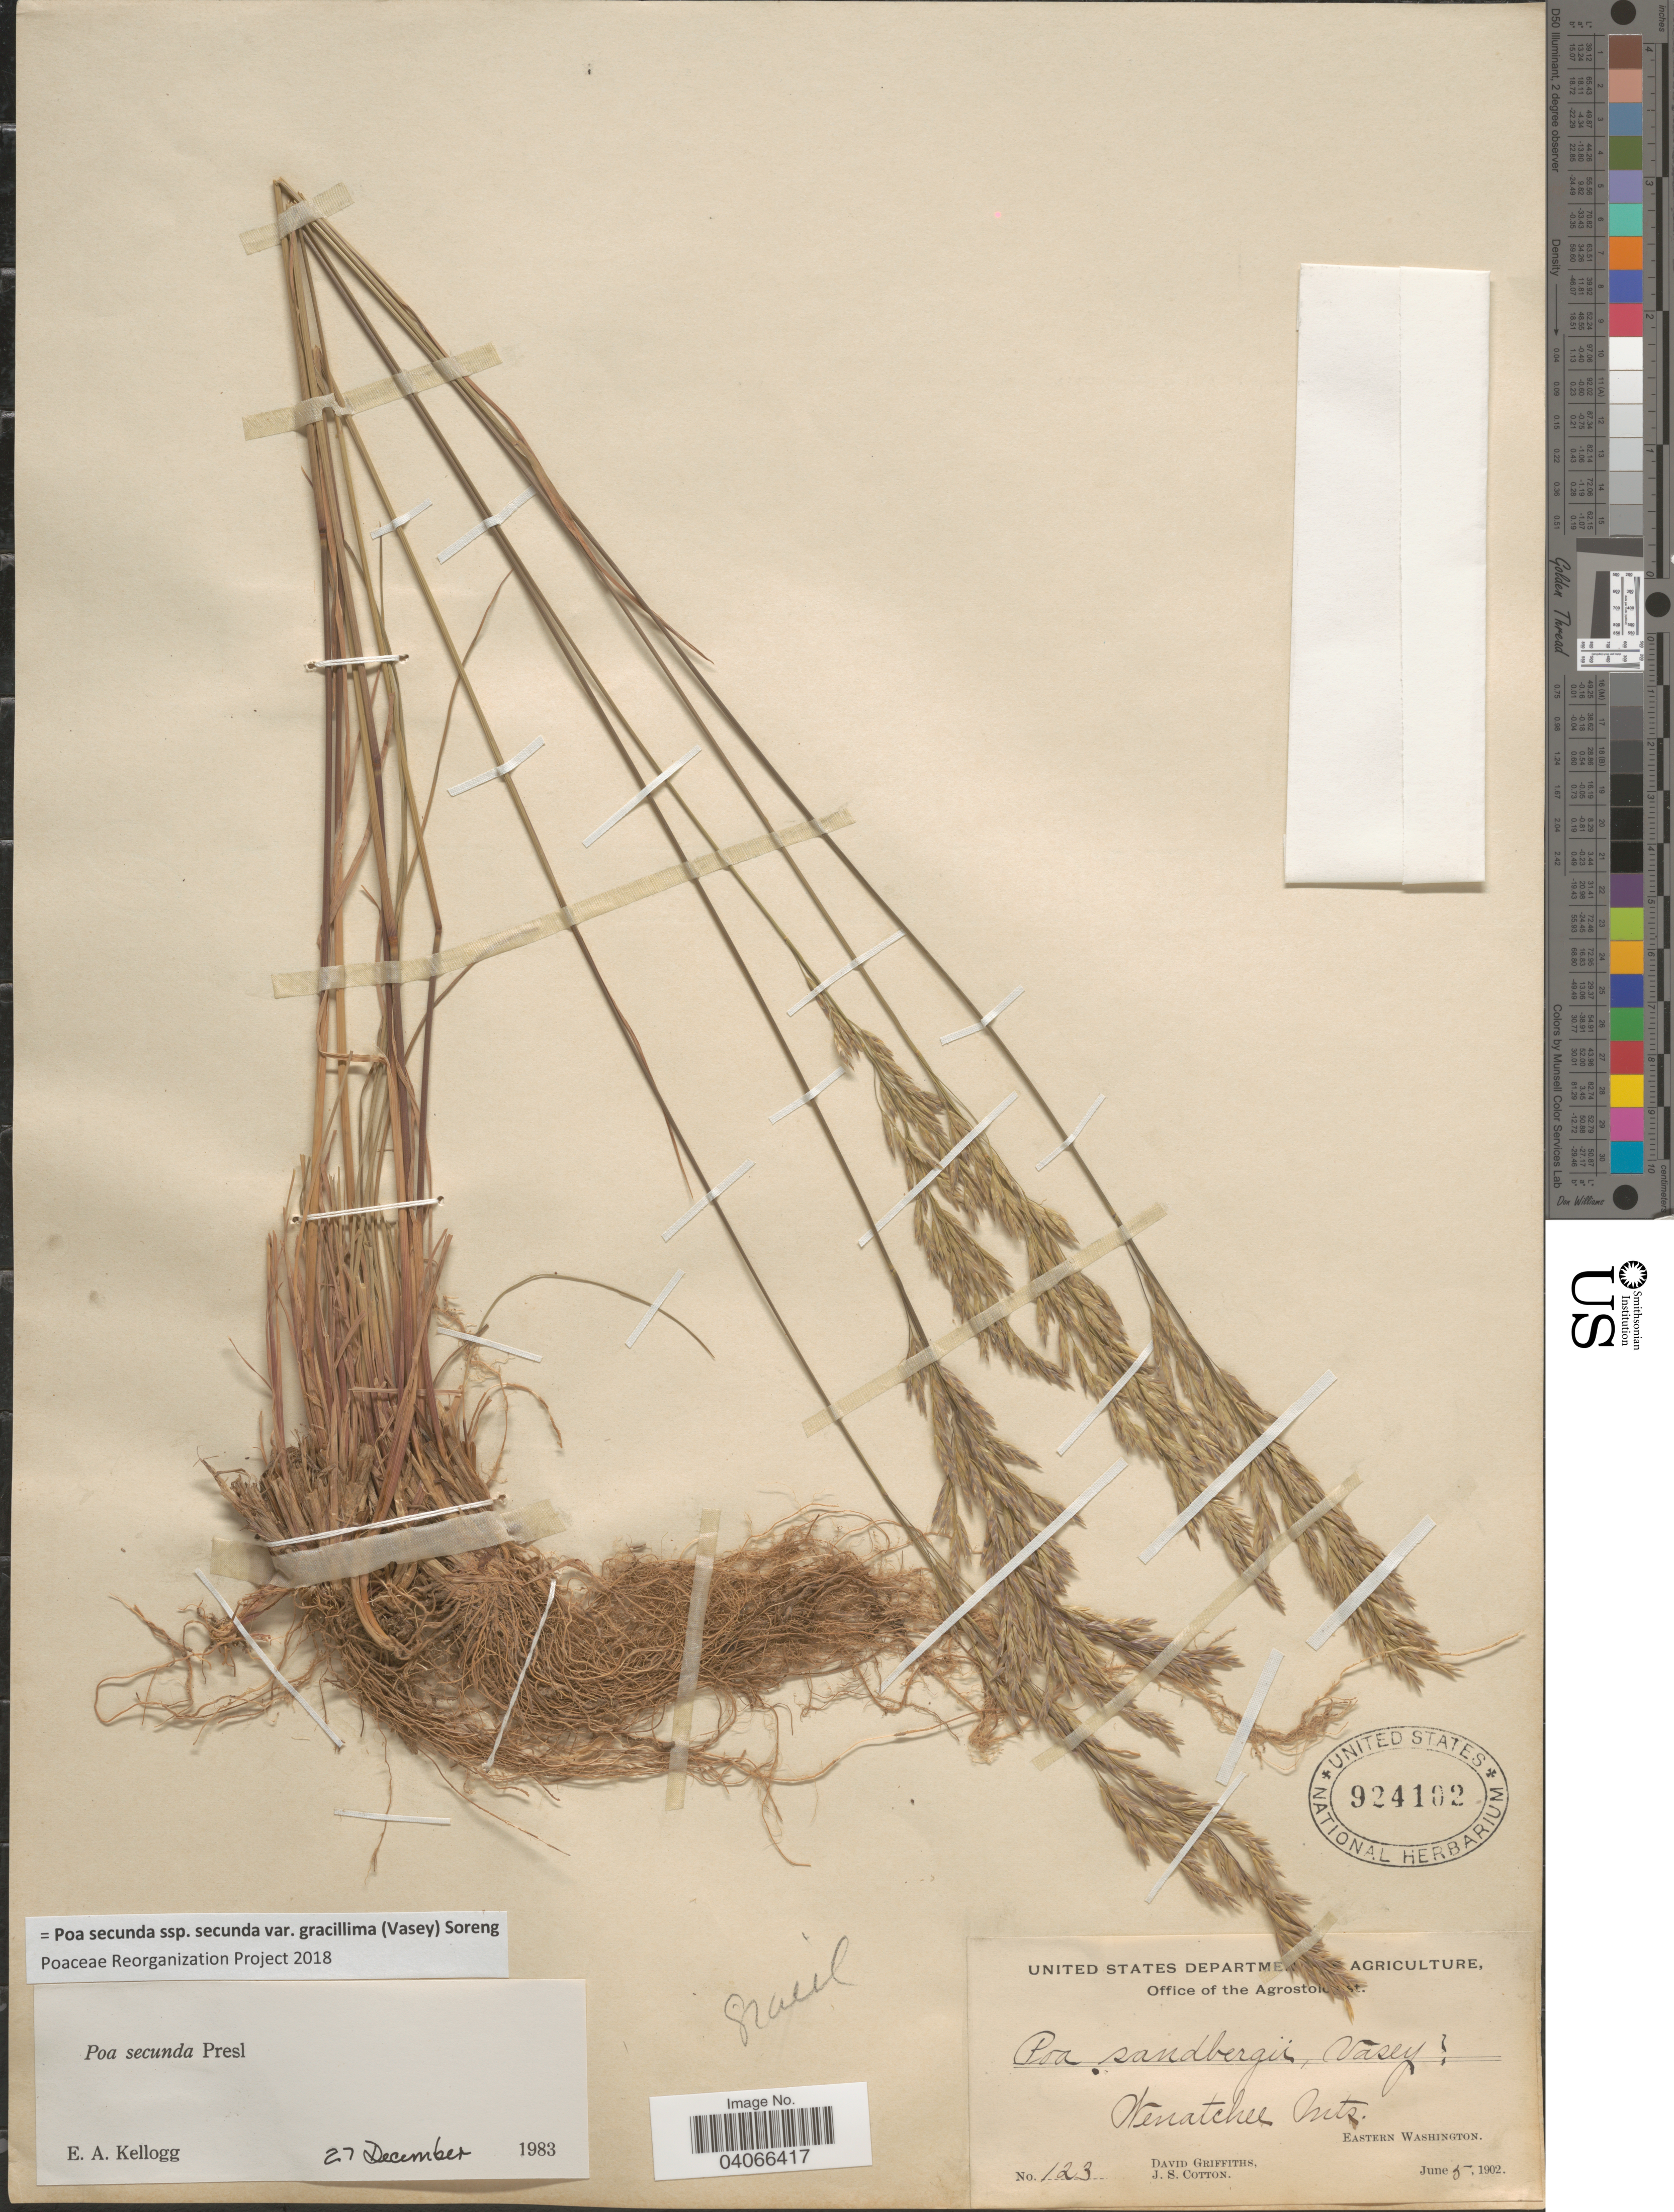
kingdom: Plantae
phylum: Tracheophyta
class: Liliopsida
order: Poales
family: Poaceae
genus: Poa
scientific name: Poa secunda subsp. secunda var. gracillima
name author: (Vasey) Soreng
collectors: D. Griffiths & J. S. Cotton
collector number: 123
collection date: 1902-06-05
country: United States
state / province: Washington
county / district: Chelan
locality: Wenatchee Mts. Eastern Washington.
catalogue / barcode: US 924102